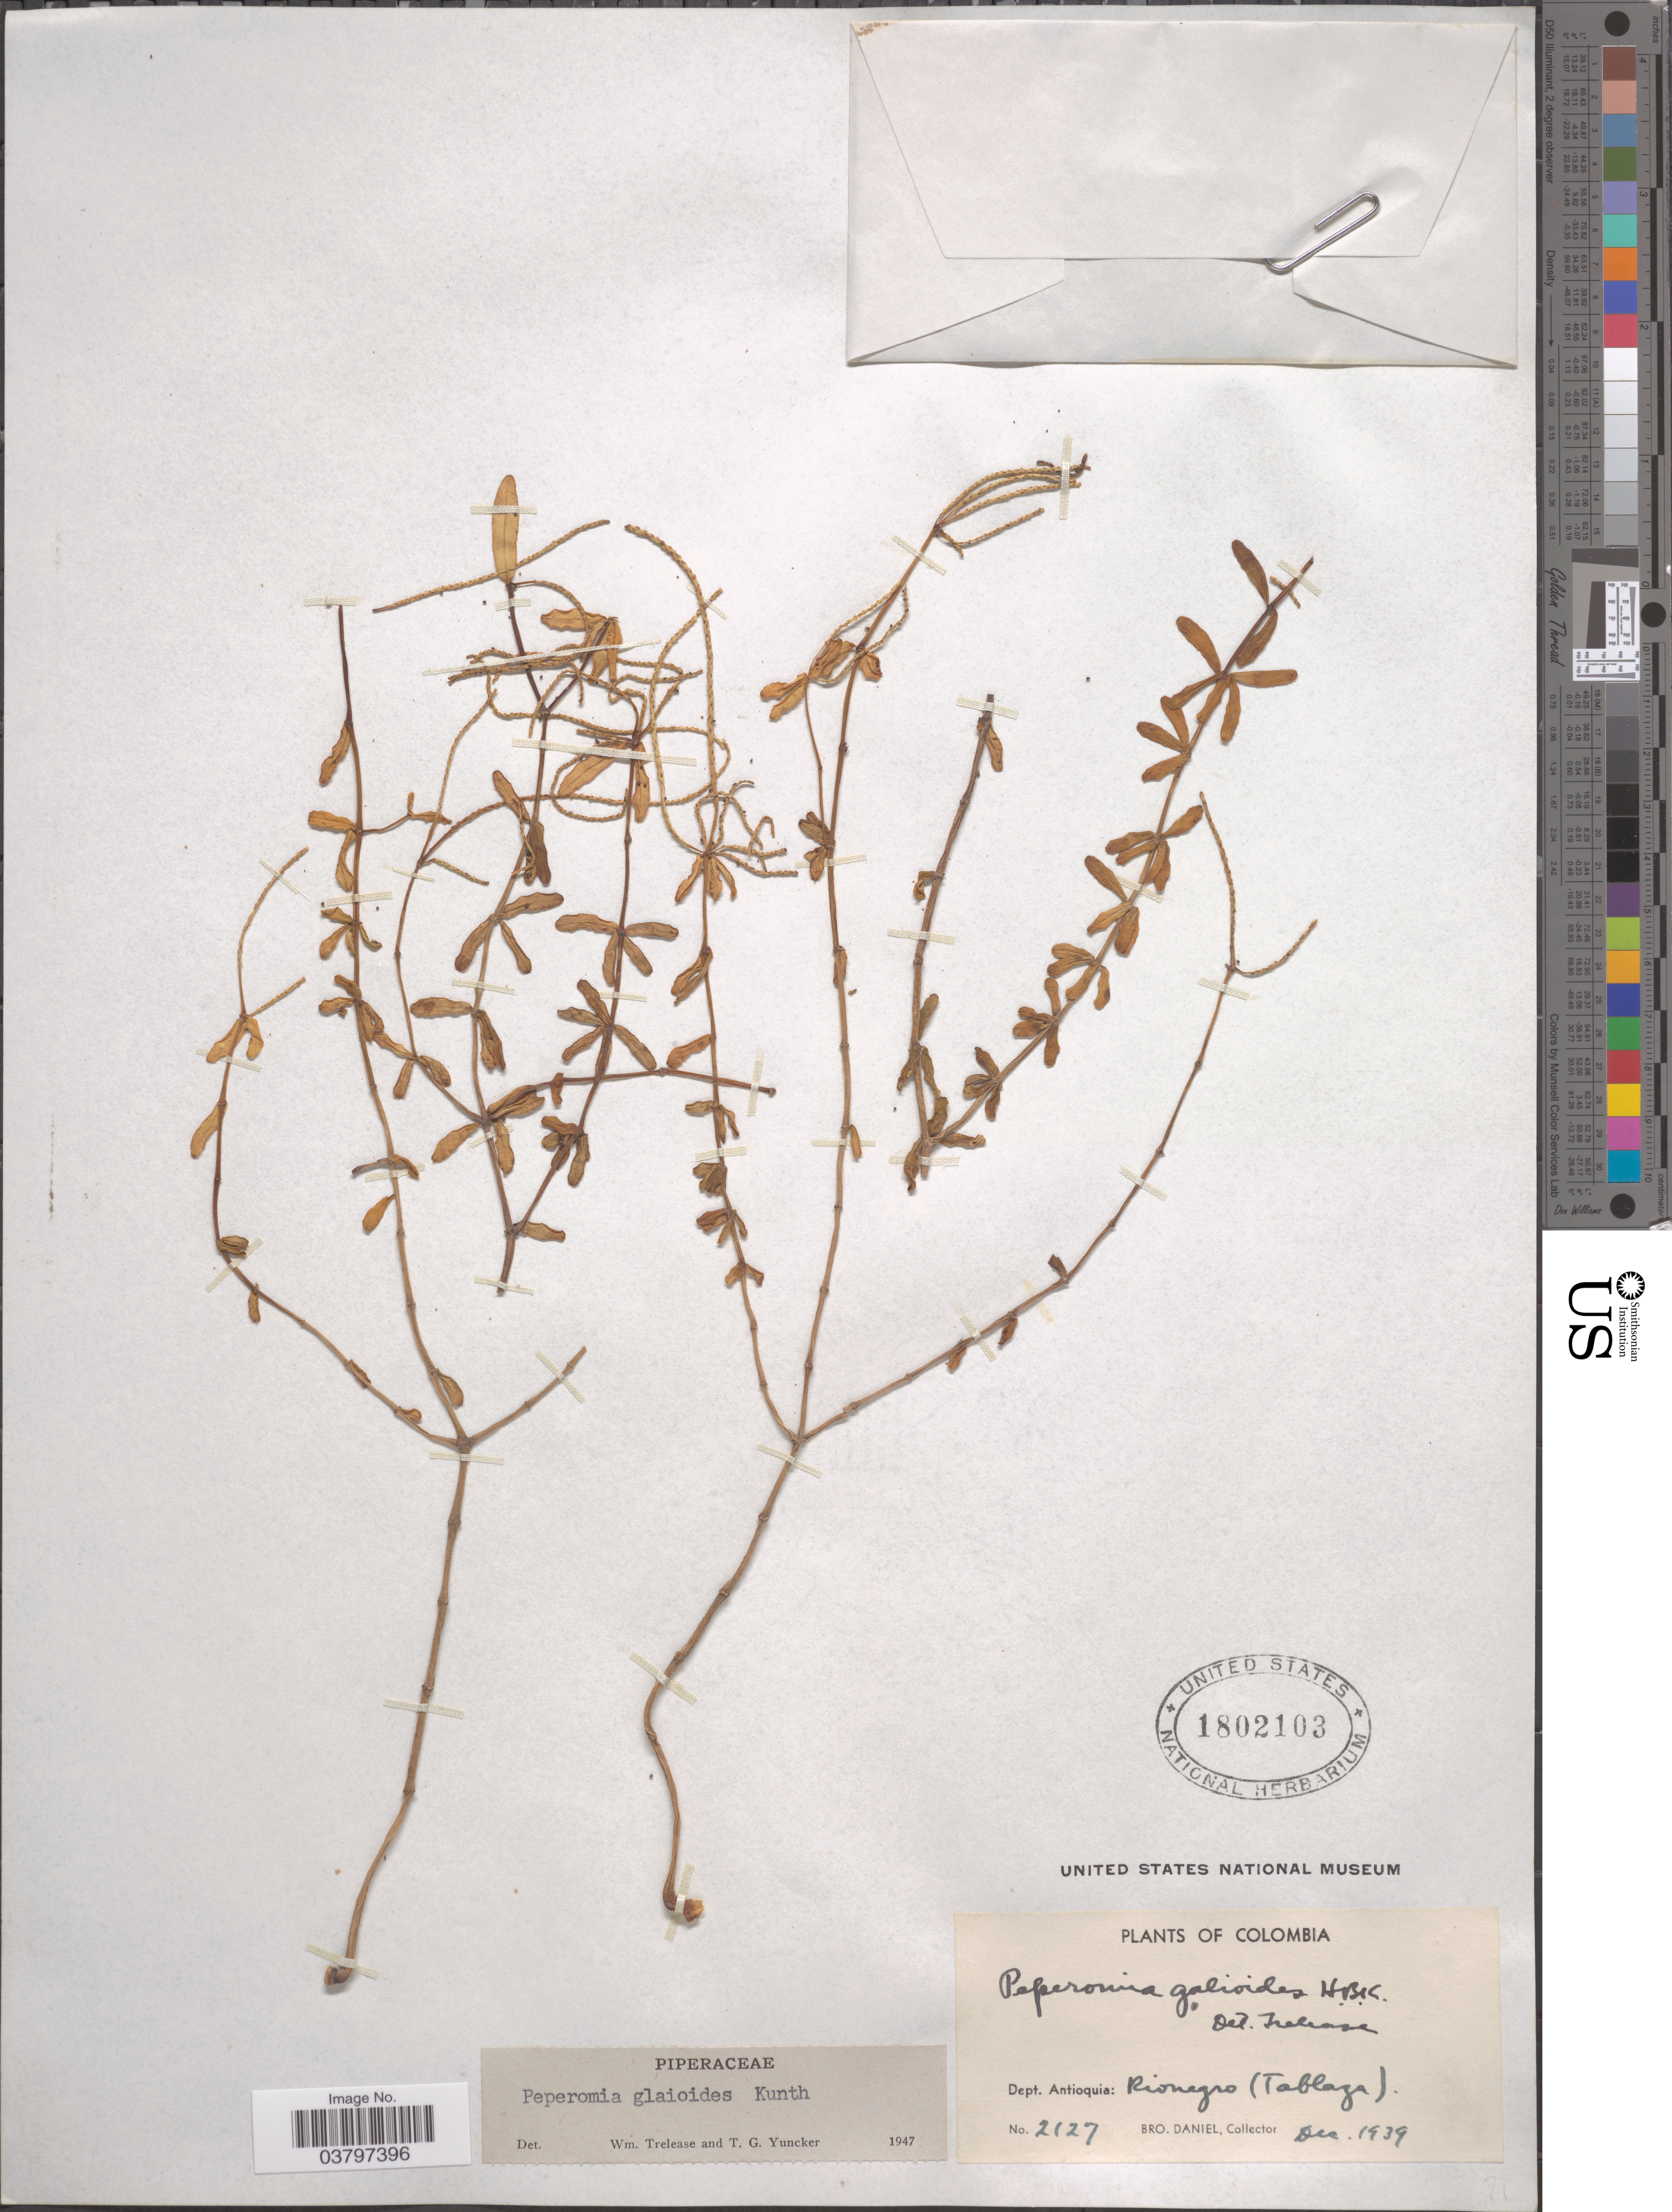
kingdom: Plantae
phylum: Tracheophyta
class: Magnoliopsida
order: Piperales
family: Piperaceae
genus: Peperomia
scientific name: Peperomia galioides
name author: Kunth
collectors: Bro. Daniel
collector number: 2127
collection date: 1939-12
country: Colombia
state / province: Antioquia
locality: Dept. Antioquia: Rionegro (Tablaza).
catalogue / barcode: US 1802103